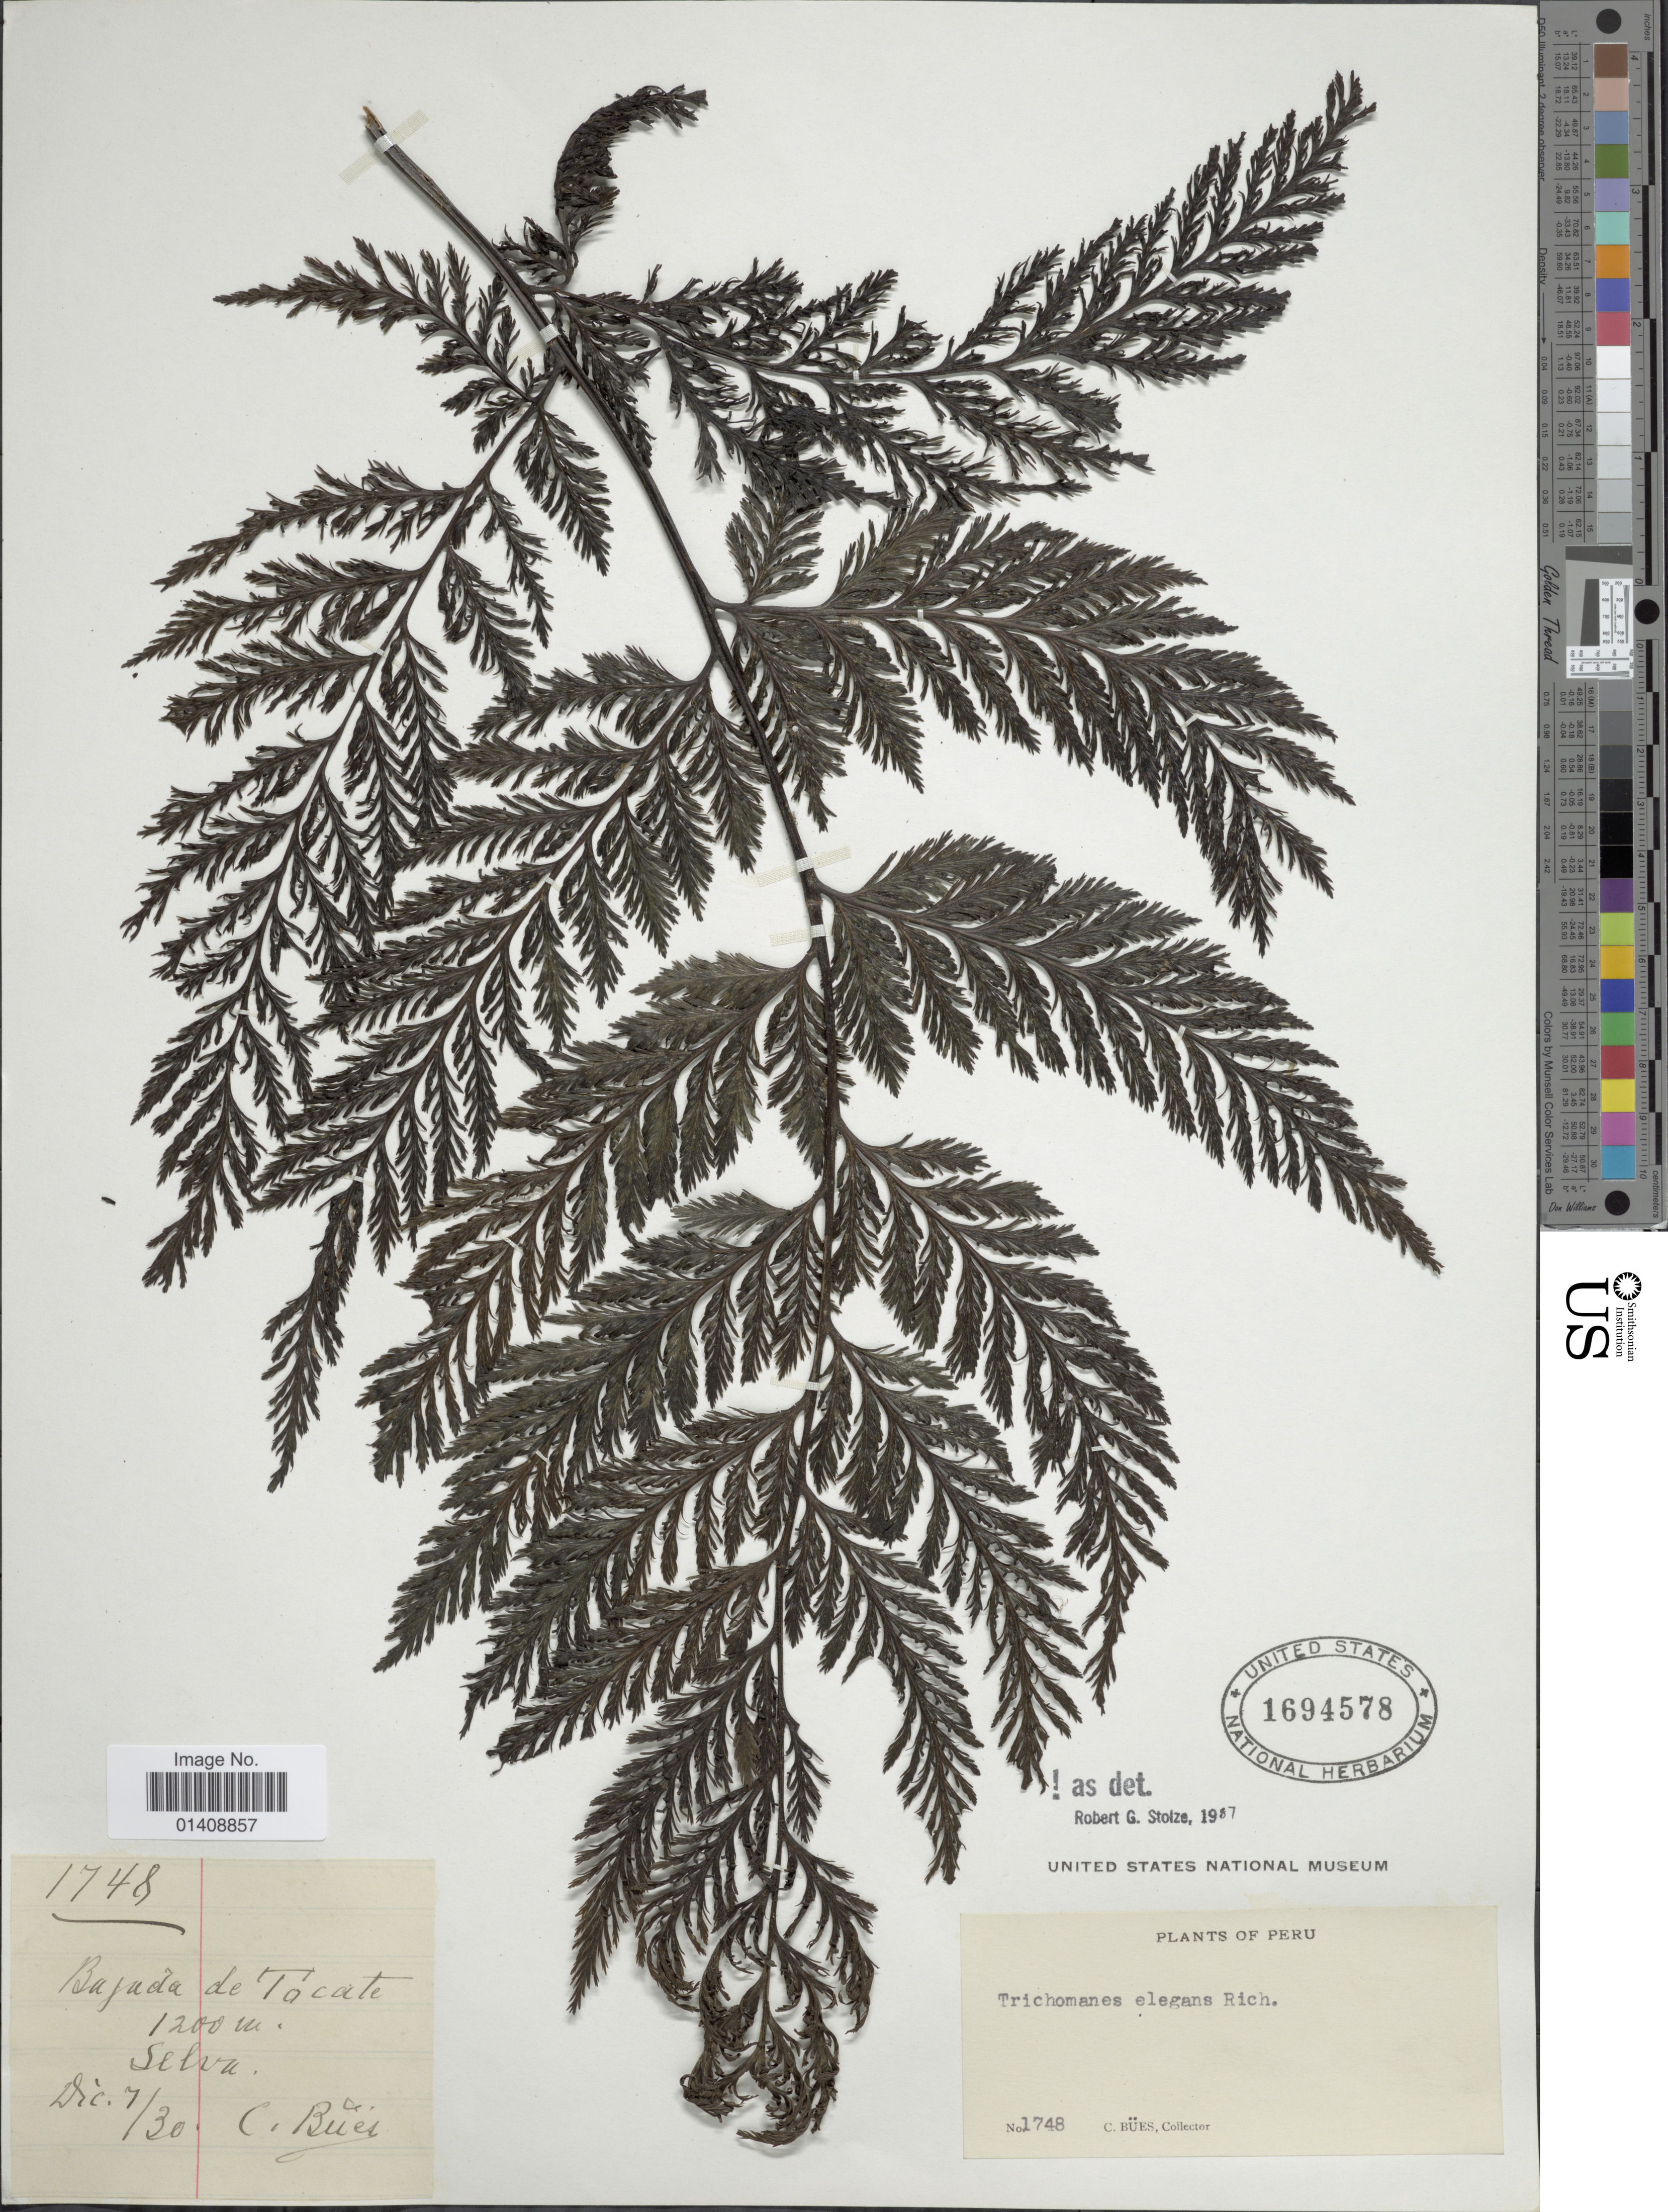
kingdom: Plantae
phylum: Tracheophyta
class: Polypodiopsida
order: Hymenophyllales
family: Hymenophyllaceae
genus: Trichomanes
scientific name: Trichomanes elegans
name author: Rich.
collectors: C. Bues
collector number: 1748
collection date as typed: Transcribed d/m/y: 7/12/30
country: Peru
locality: Bajada de Tacatr, Selva.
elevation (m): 1200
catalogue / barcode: US 1694578